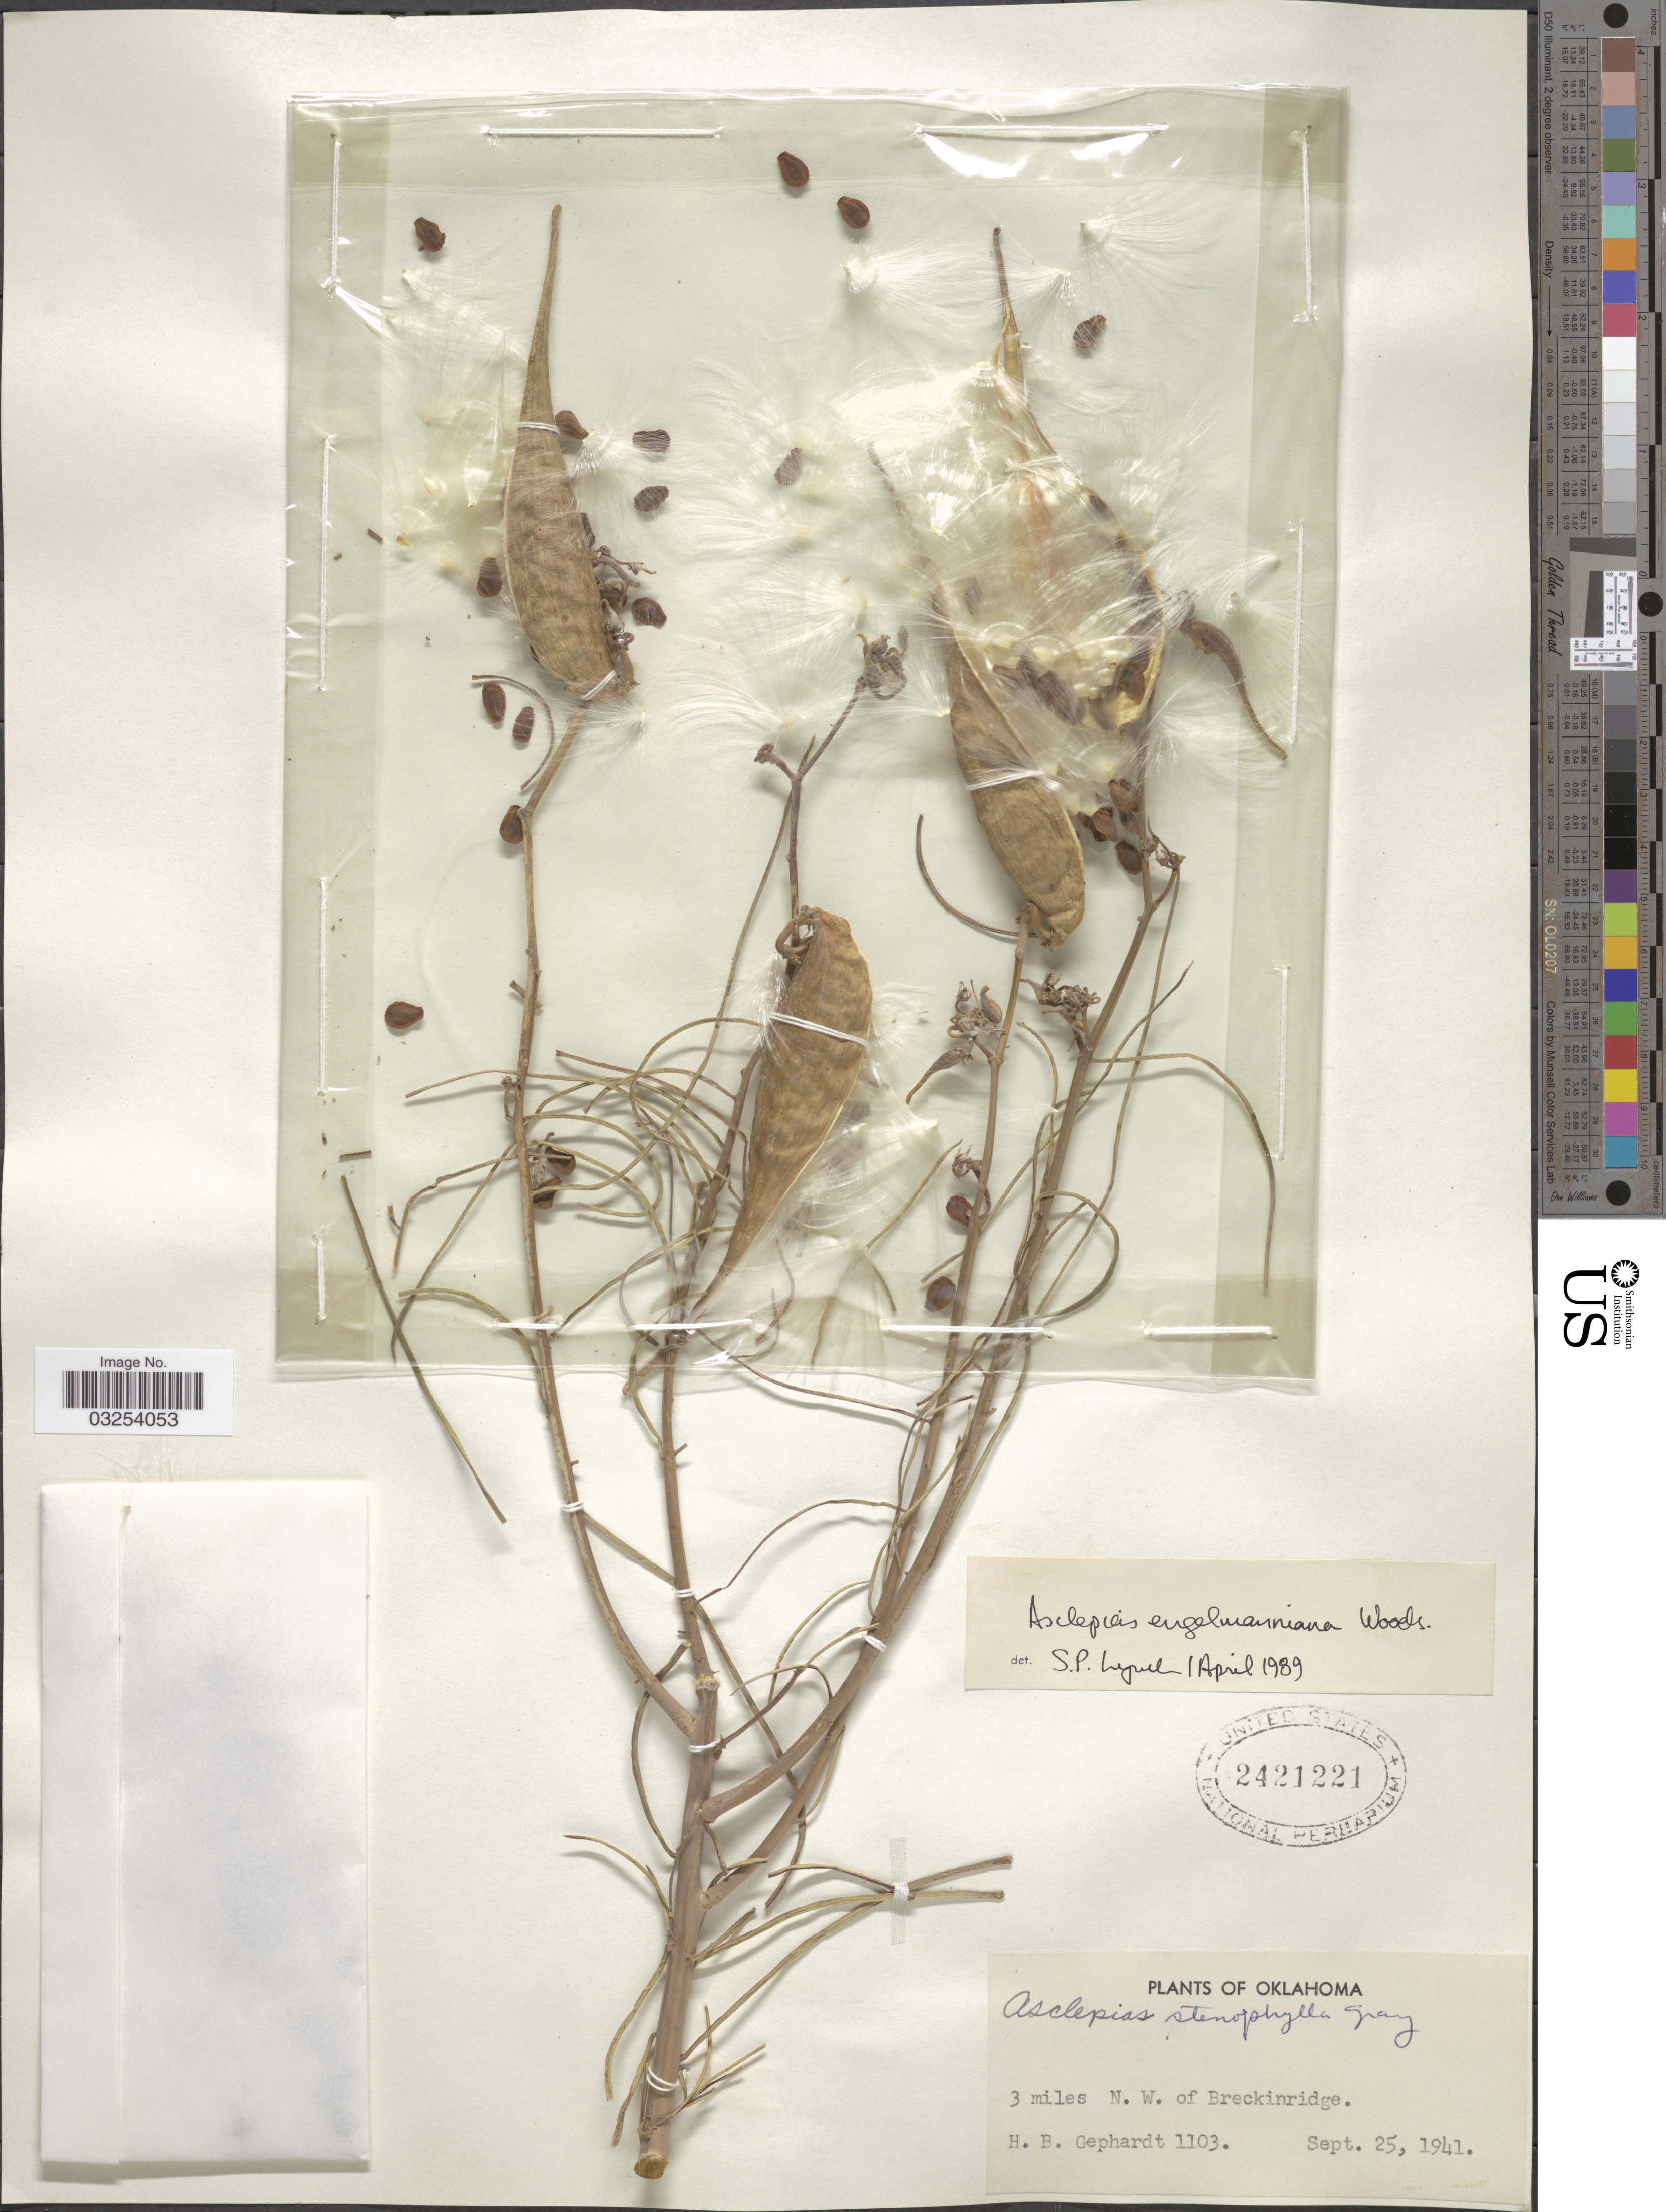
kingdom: Plantae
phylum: Tracheophyta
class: Magnoliopsida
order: Gentianales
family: Apocynaceae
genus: Asclepias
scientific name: Asclepias engelmanniana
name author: Woodson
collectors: H. Gephardt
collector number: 1103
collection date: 1941-09-25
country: United States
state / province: Oklahoma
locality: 3 miles N.W. of Breckinridge.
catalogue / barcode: US 2421221